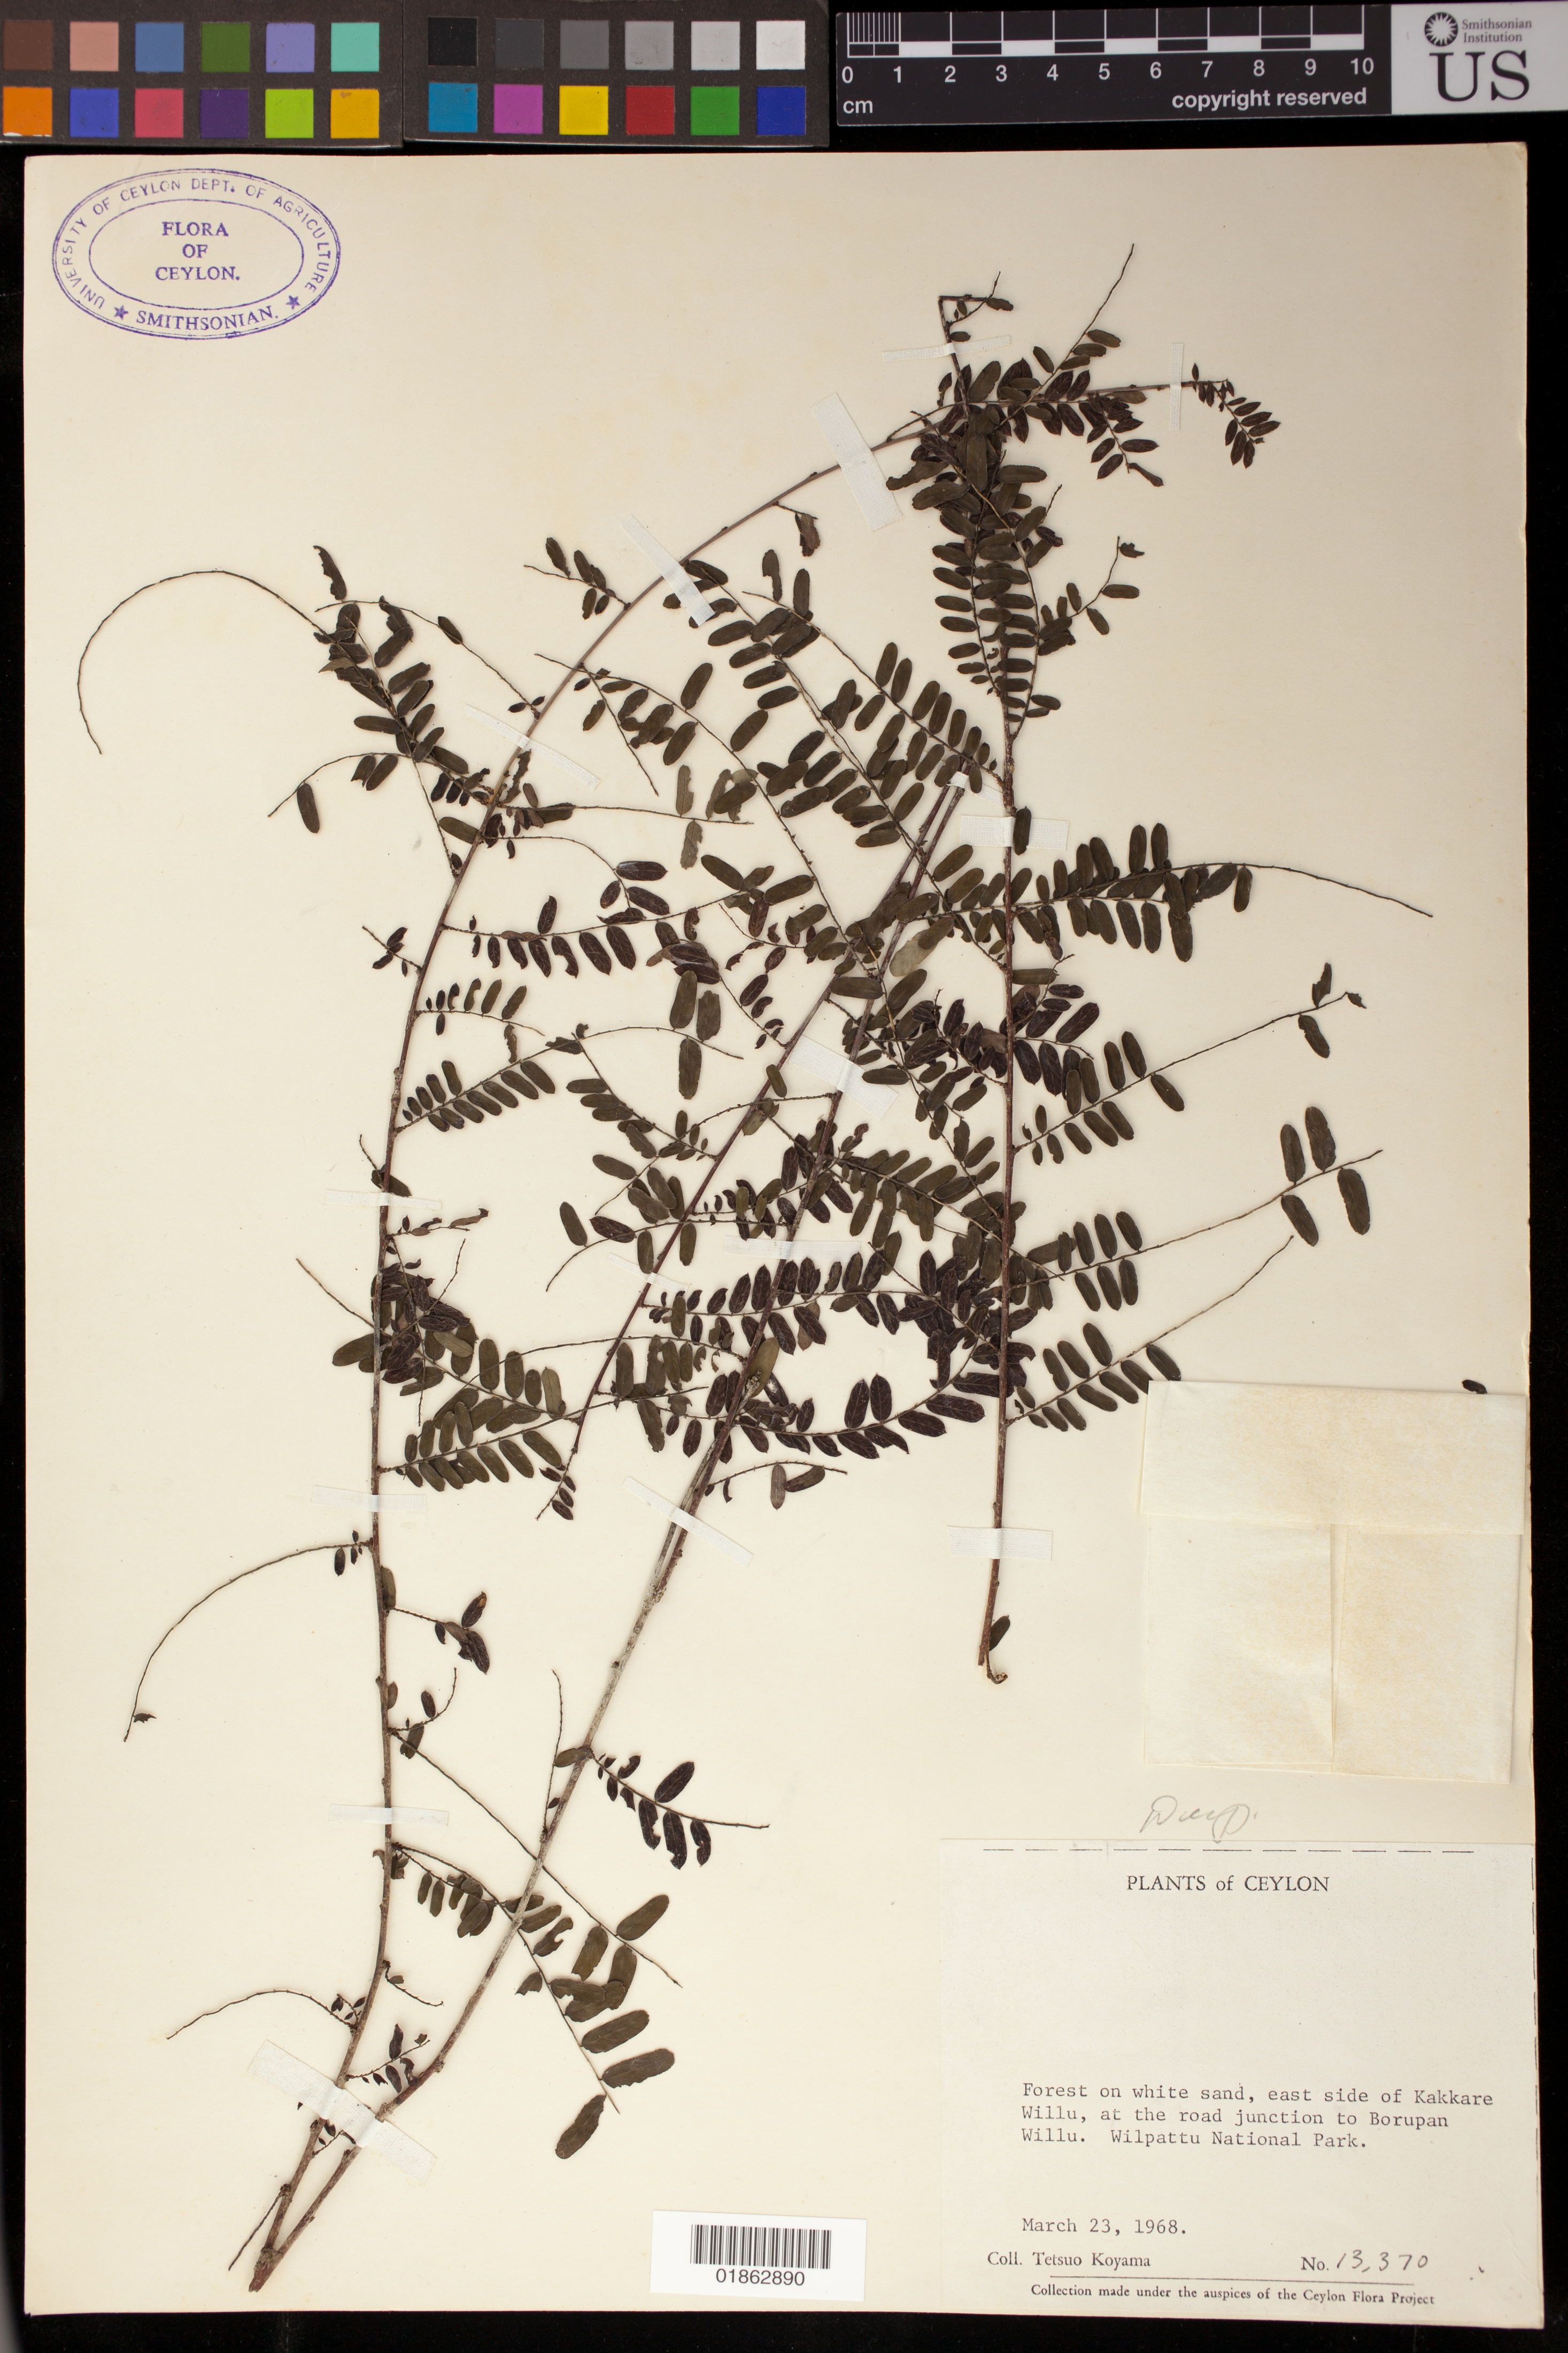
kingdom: Plantae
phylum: Tracheophyta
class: Magnoliopsida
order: Fabales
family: Fabaceae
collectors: T. Koyama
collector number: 13370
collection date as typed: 23 Mar 1968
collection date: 1968-03-23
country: Sri Lanka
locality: E side of Kakkare Willu, at the road junction to Borupan Willu. Wilpattu National Park.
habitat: Forest on white sand.